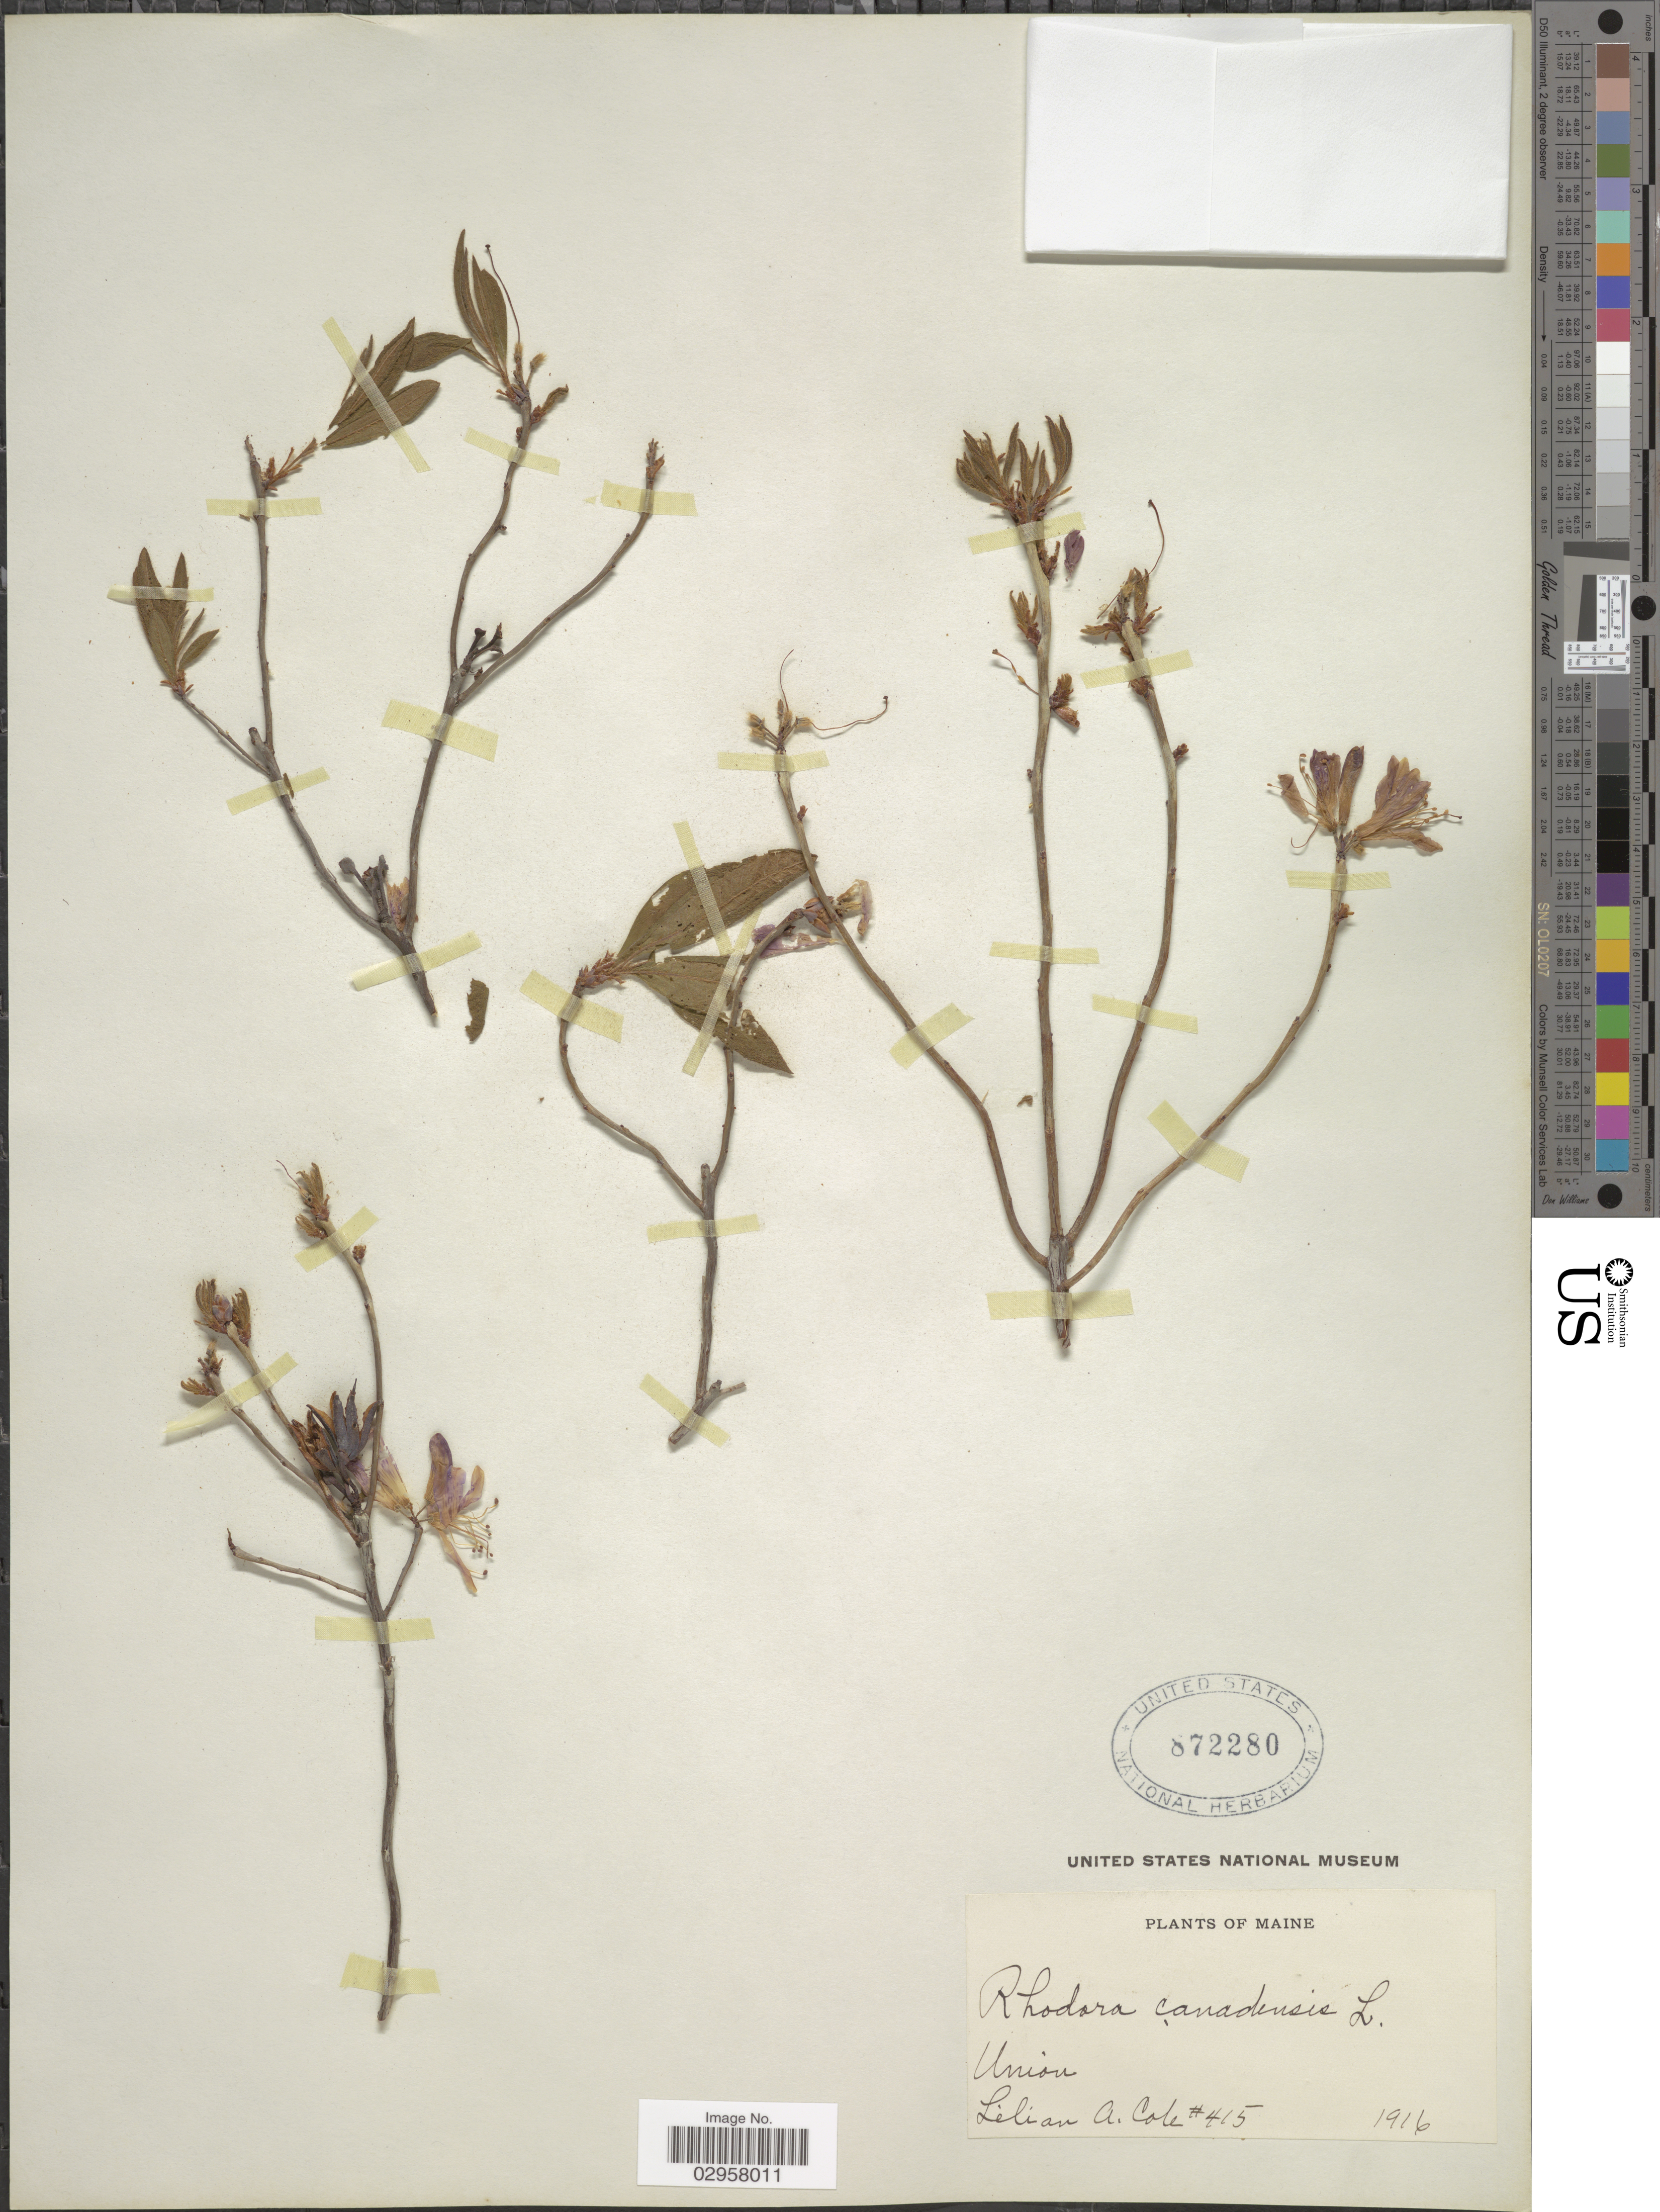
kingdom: Plantae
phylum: Tracheophyta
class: Magnoliopsida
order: Ericales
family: Ericaceae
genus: Rhododendron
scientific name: Rhododendron canadense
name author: (L.) Torr.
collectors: L. A. Cole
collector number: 415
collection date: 1916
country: United States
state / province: Maine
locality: Union.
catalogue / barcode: US 872280